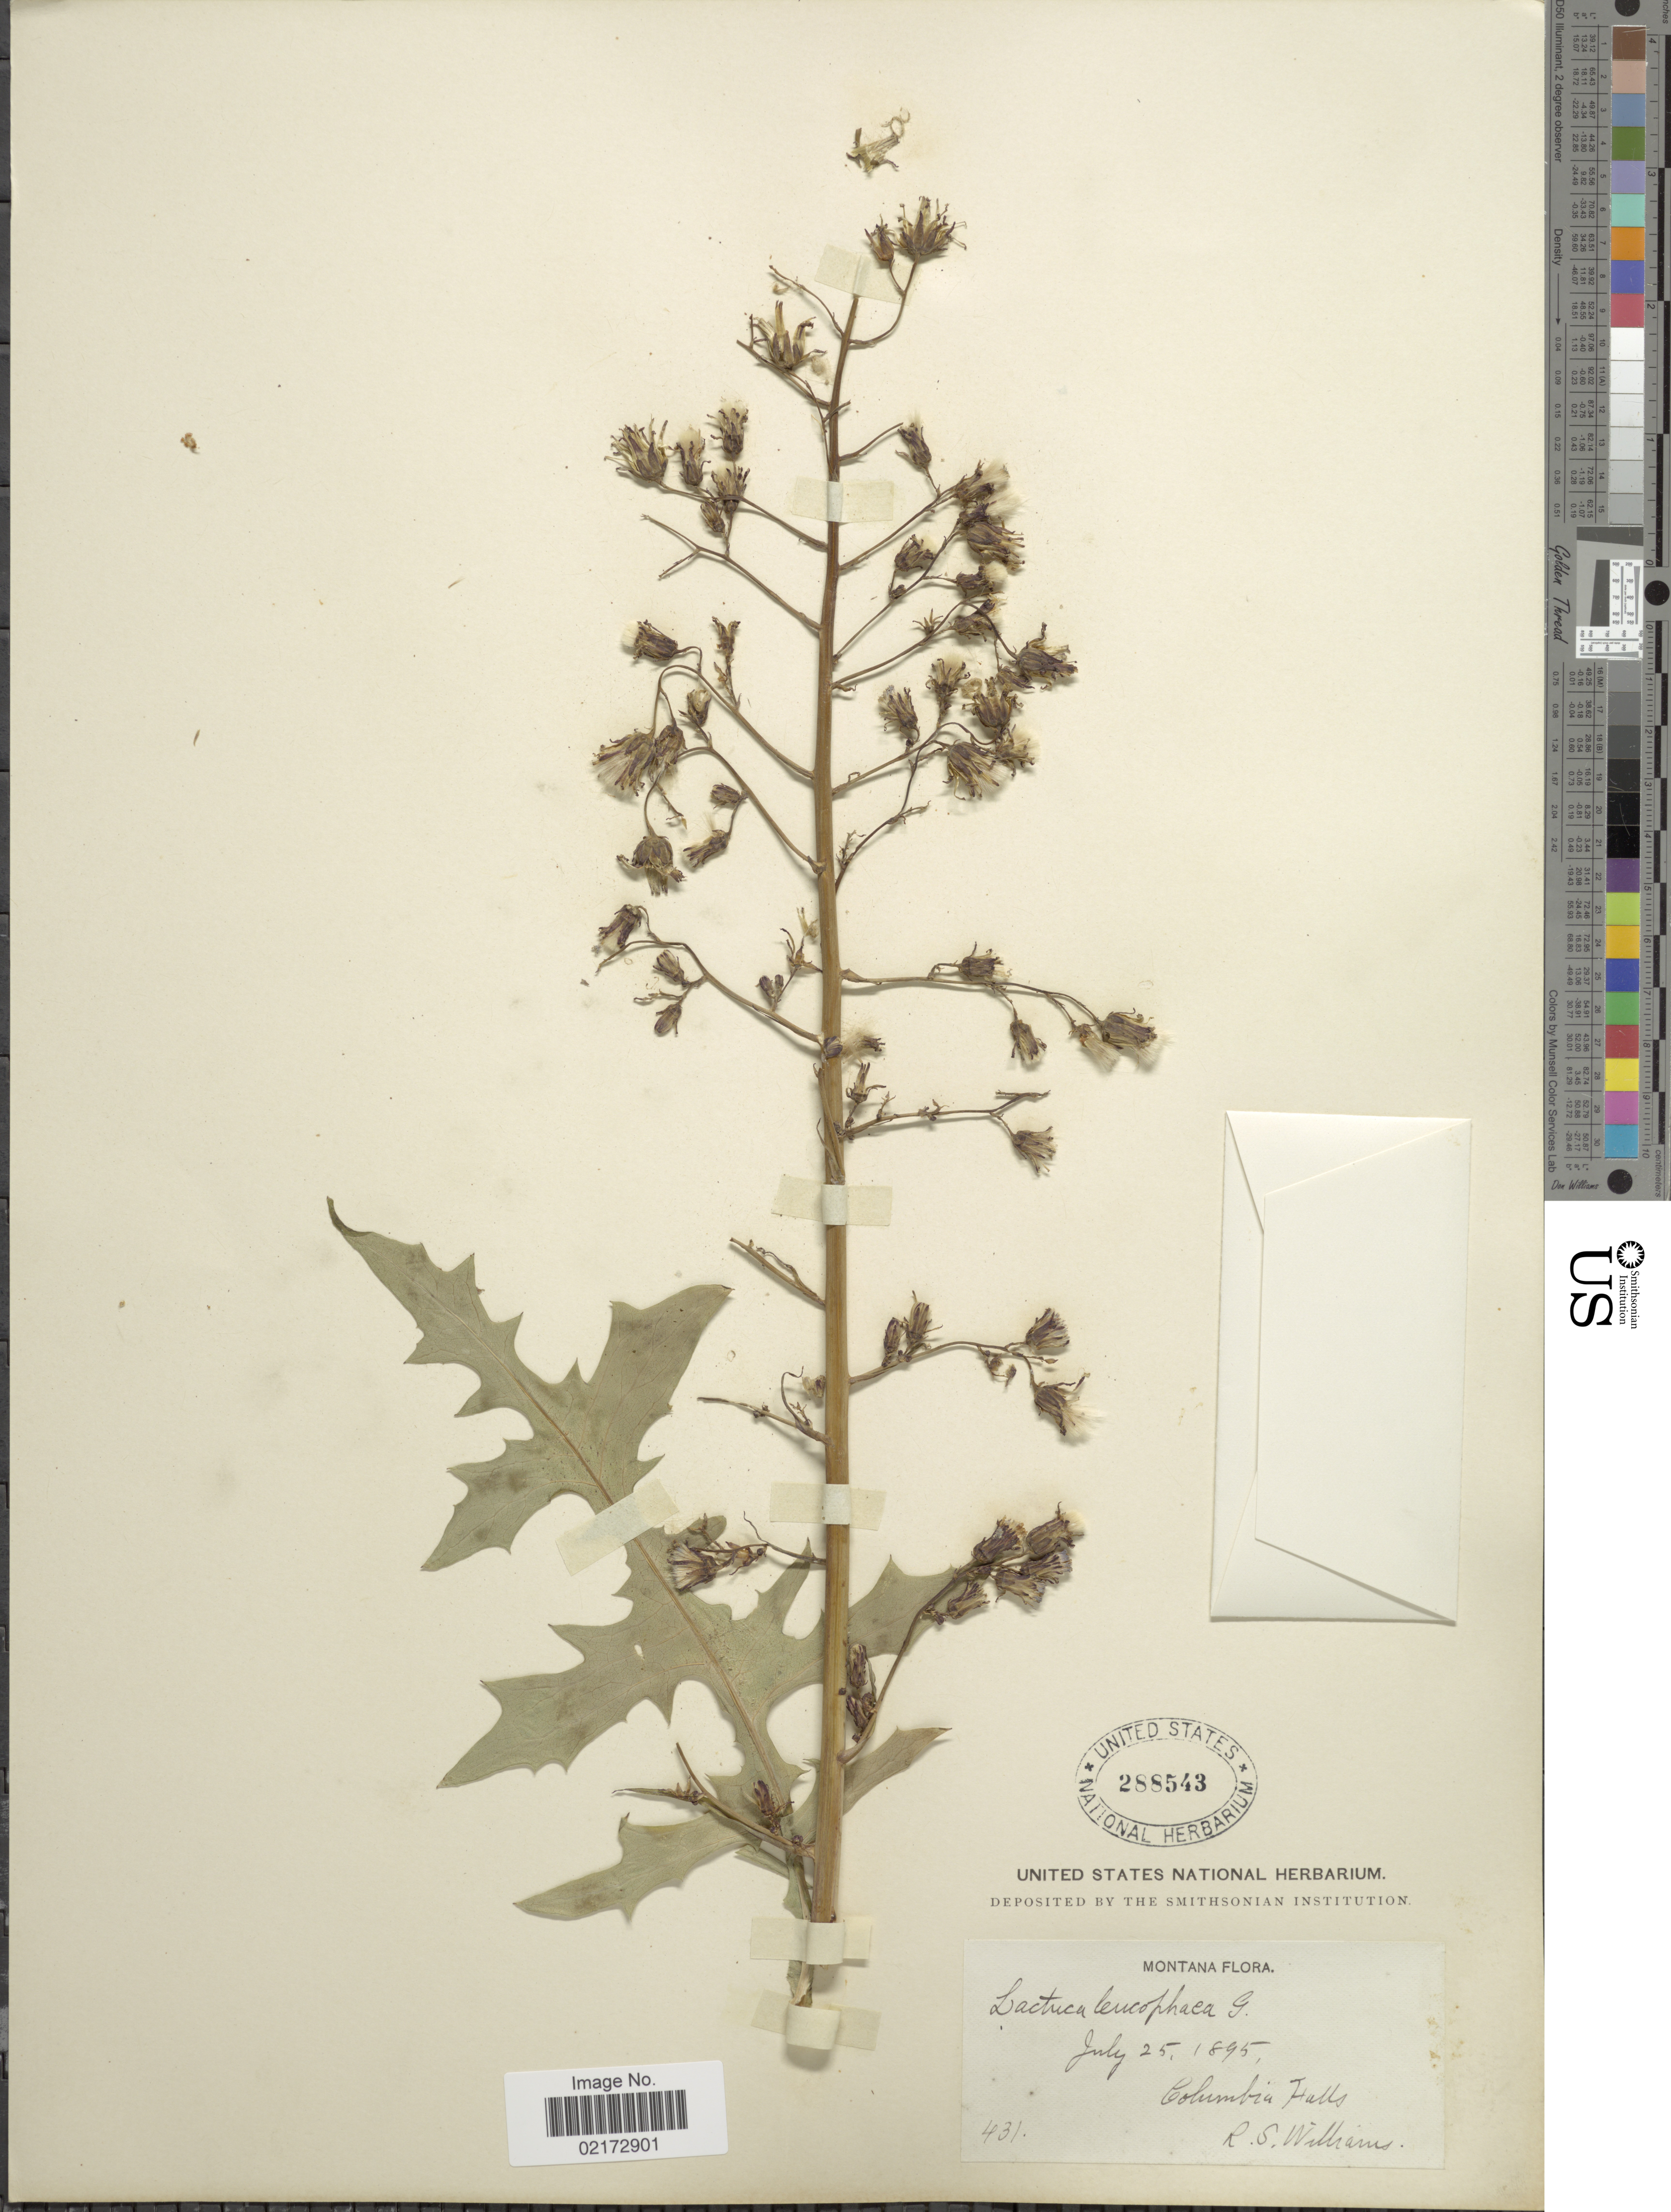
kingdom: Plantae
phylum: Tracheophyta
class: Magnoliopsida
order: Asterales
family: Asteraceae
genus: Lactuca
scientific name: Lactuca biennis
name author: (Moench) Fernald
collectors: R. S. Williams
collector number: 431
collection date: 1895-07-25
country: United States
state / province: Montana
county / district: Flathead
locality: Columbia Falls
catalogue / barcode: US 288543